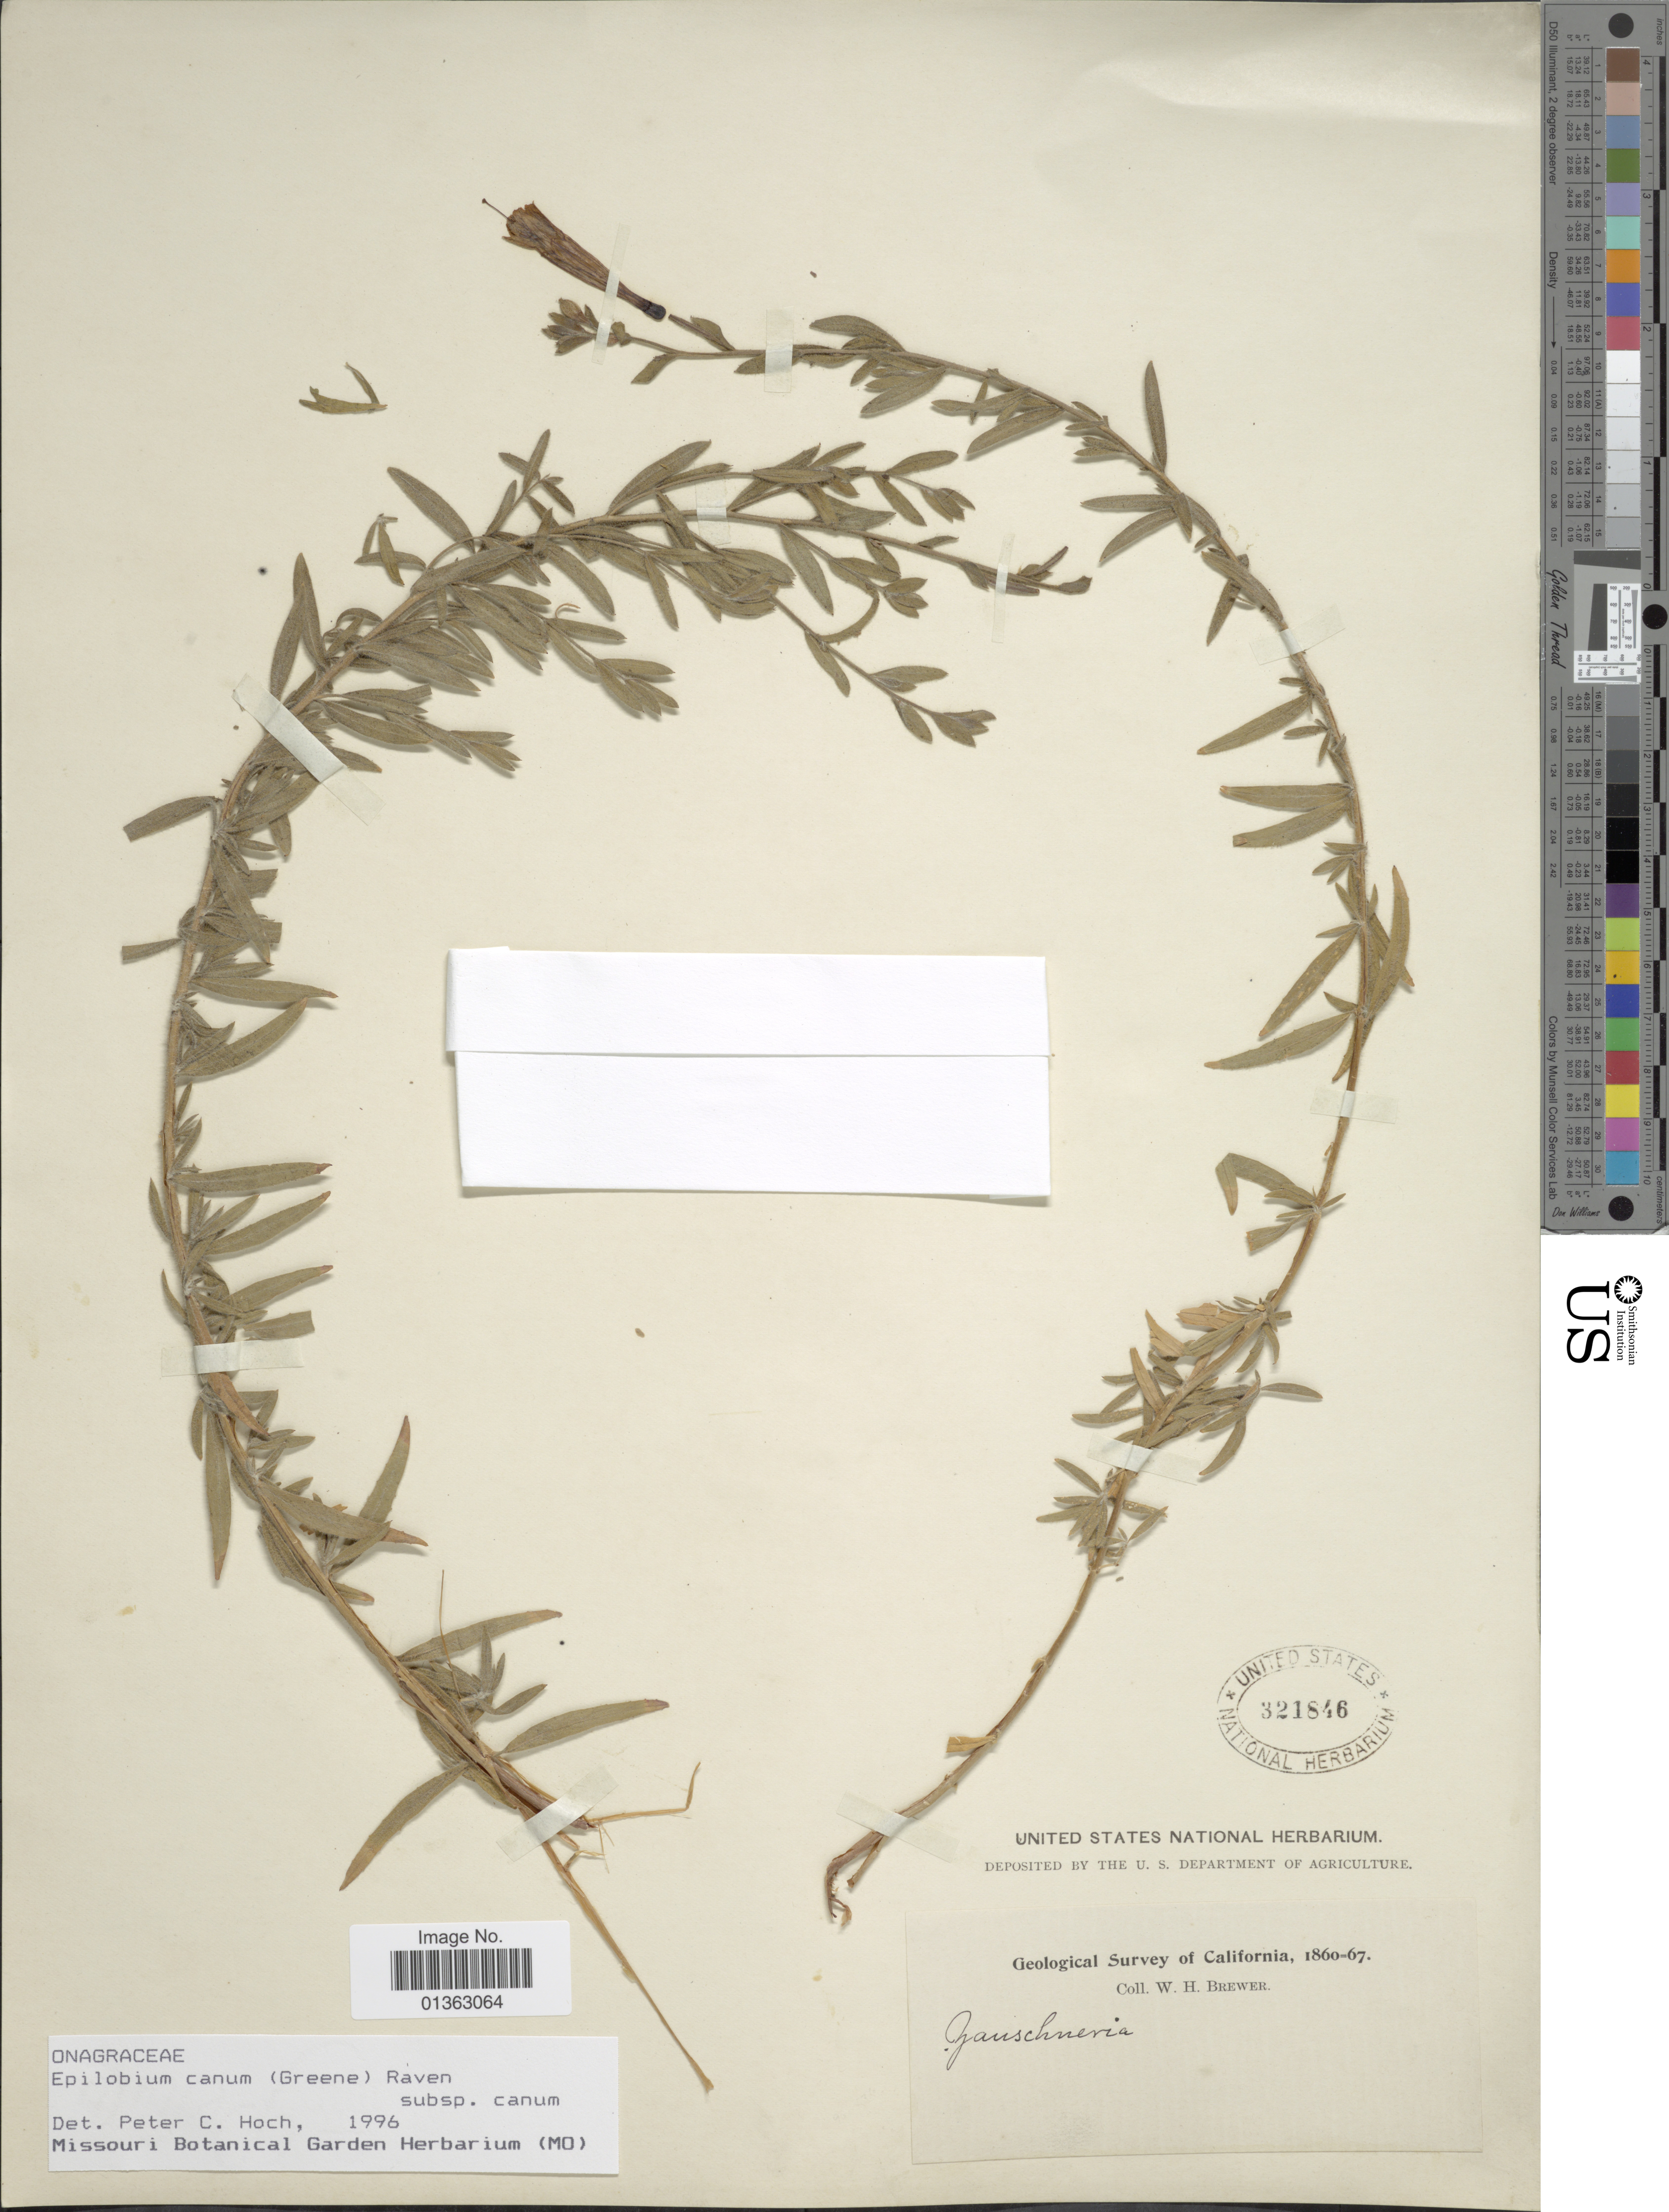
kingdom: Plantae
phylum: Tracheophyta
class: Magnoliopsida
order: Myrtales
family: Onagraceae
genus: Epilobium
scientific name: Epilobium canum subsp. canum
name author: (Greene) P.H. Raven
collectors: W. H. Brewer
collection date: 1860/1867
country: United States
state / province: California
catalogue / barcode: US 321846